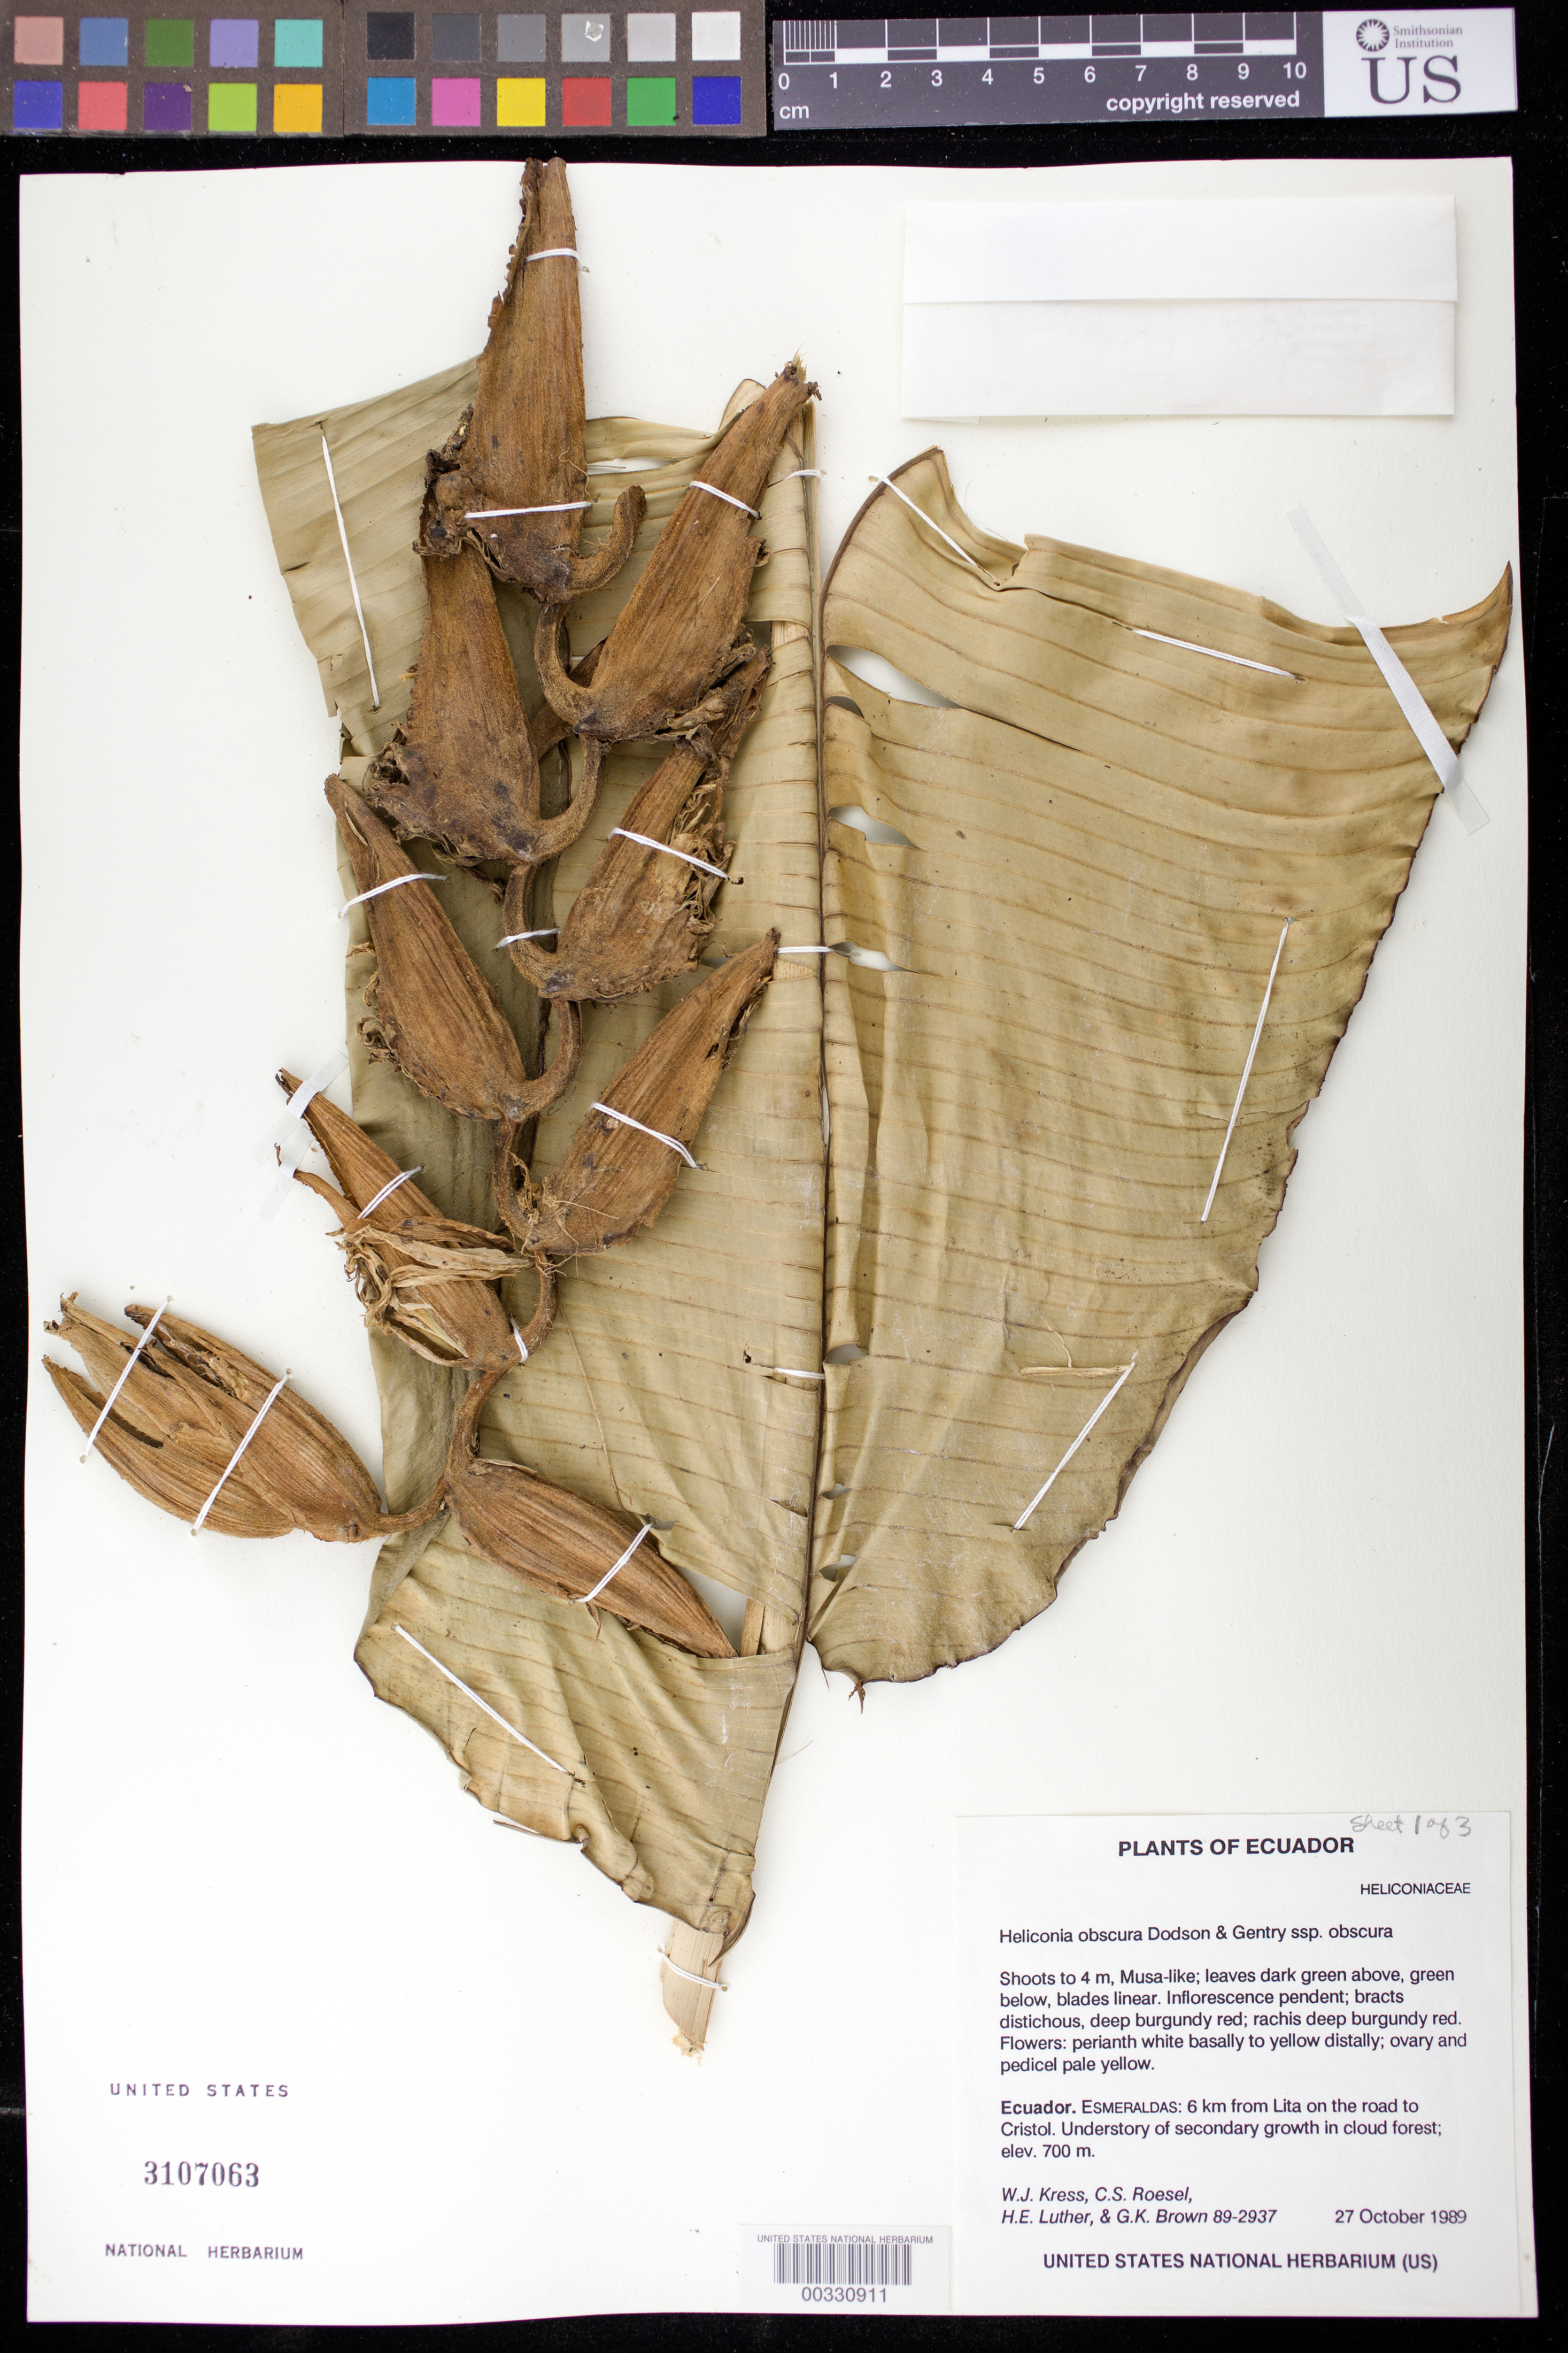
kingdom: Plantae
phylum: Tracheophyta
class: Liliopsida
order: Zingiberales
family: Heliconiaceae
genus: Heliconia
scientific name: Heliconia obscura subsp. obscura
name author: Dodson & Gentry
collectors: W. J. Kress, C. S. Roesel, Harry E. Luther & G. K. Brown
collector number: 89-2937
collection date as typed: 27 Oct 1989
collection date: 1989-10-27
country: Ecuador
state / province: Esmeraldas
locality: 6 km from Lita on road to Cristol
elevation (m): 700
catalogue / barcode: US 3107063